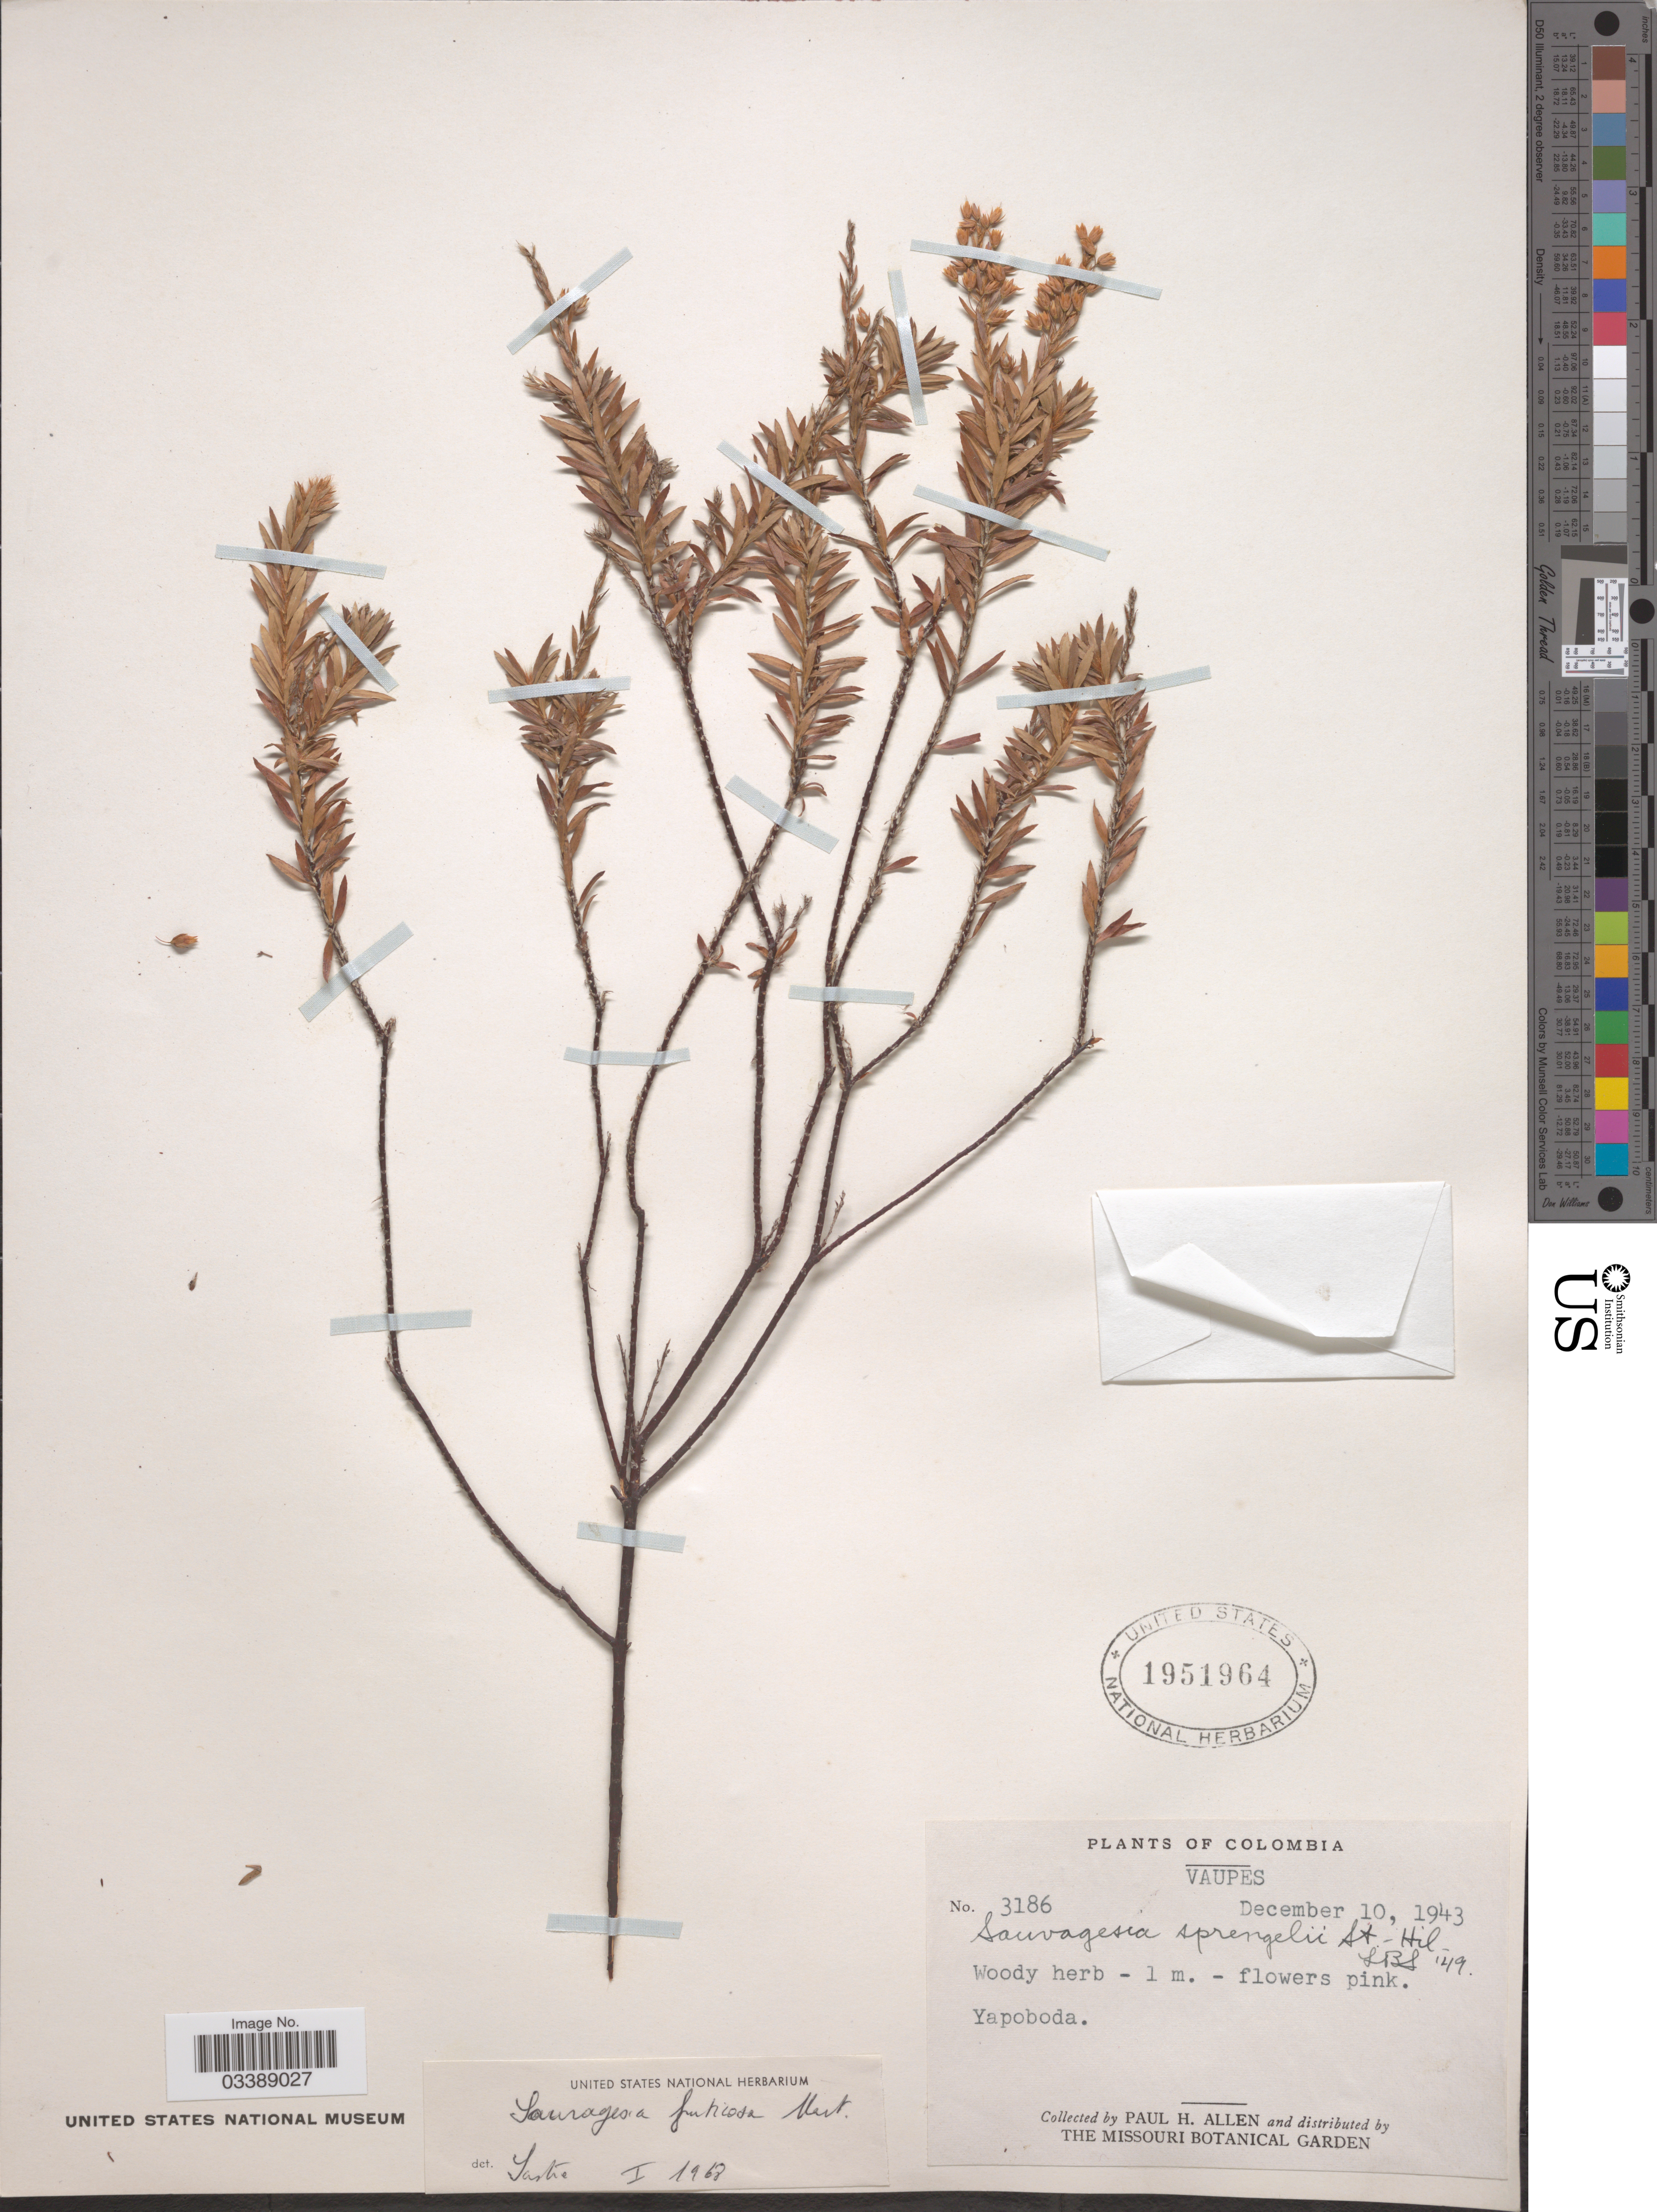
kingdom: Plantae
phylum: Tracheophyta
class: Magnoliopsida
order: Malpighiales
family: Ochnaceae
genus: Sauvagesia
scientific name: Sauvagesia fruticosa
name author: Mart.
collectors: P. H. Allen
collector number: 3186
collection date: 1943-12-10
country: Colombia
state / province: Vaupés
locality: Yapoboda.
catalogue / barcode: US 1951964